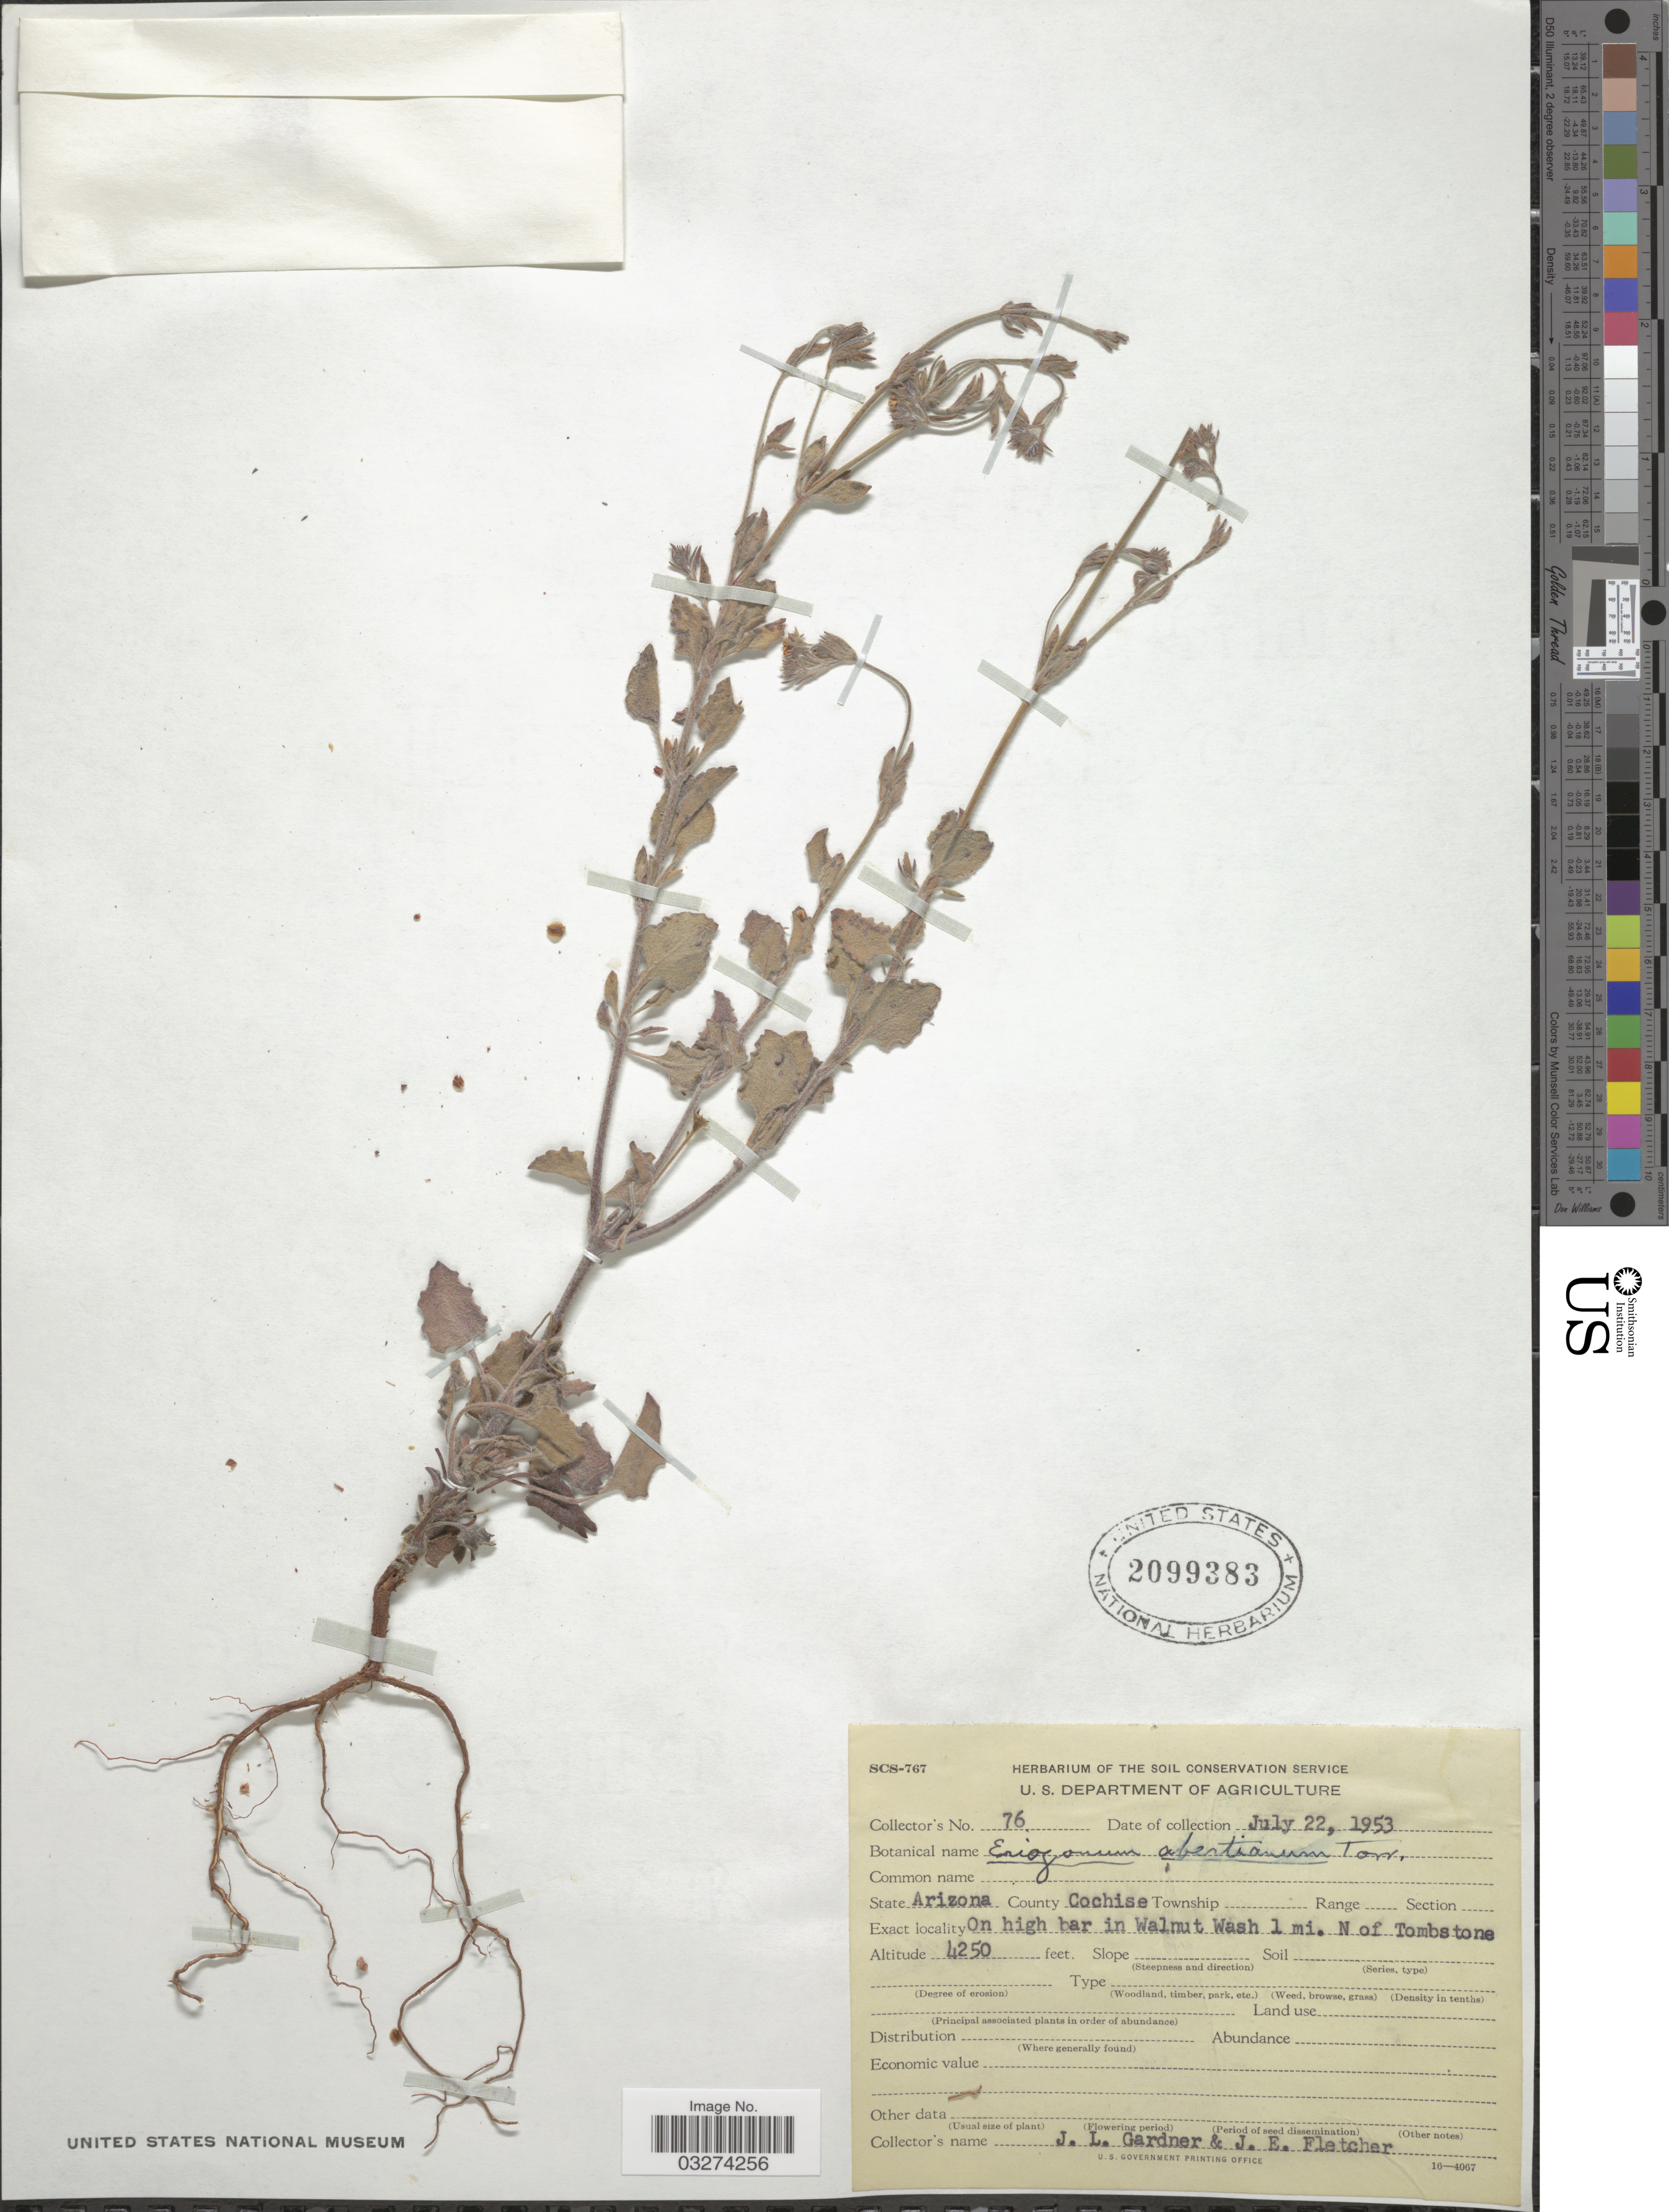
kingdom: Plantae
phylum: Tracheophyta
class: Magnoliopsida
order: Caryophyllales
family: Polygonaceae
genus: Eriogonum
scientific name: Eriogonum abertianum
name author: Torr.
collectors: J. L. Gardner & J. Fletcher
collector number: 76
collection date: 1953-07-22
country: United States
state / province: Arizona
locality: County Cochise. On high bar in Walnut Wash 1 mi. N of Tombstone.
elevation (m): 1295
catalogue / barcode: US 2099383